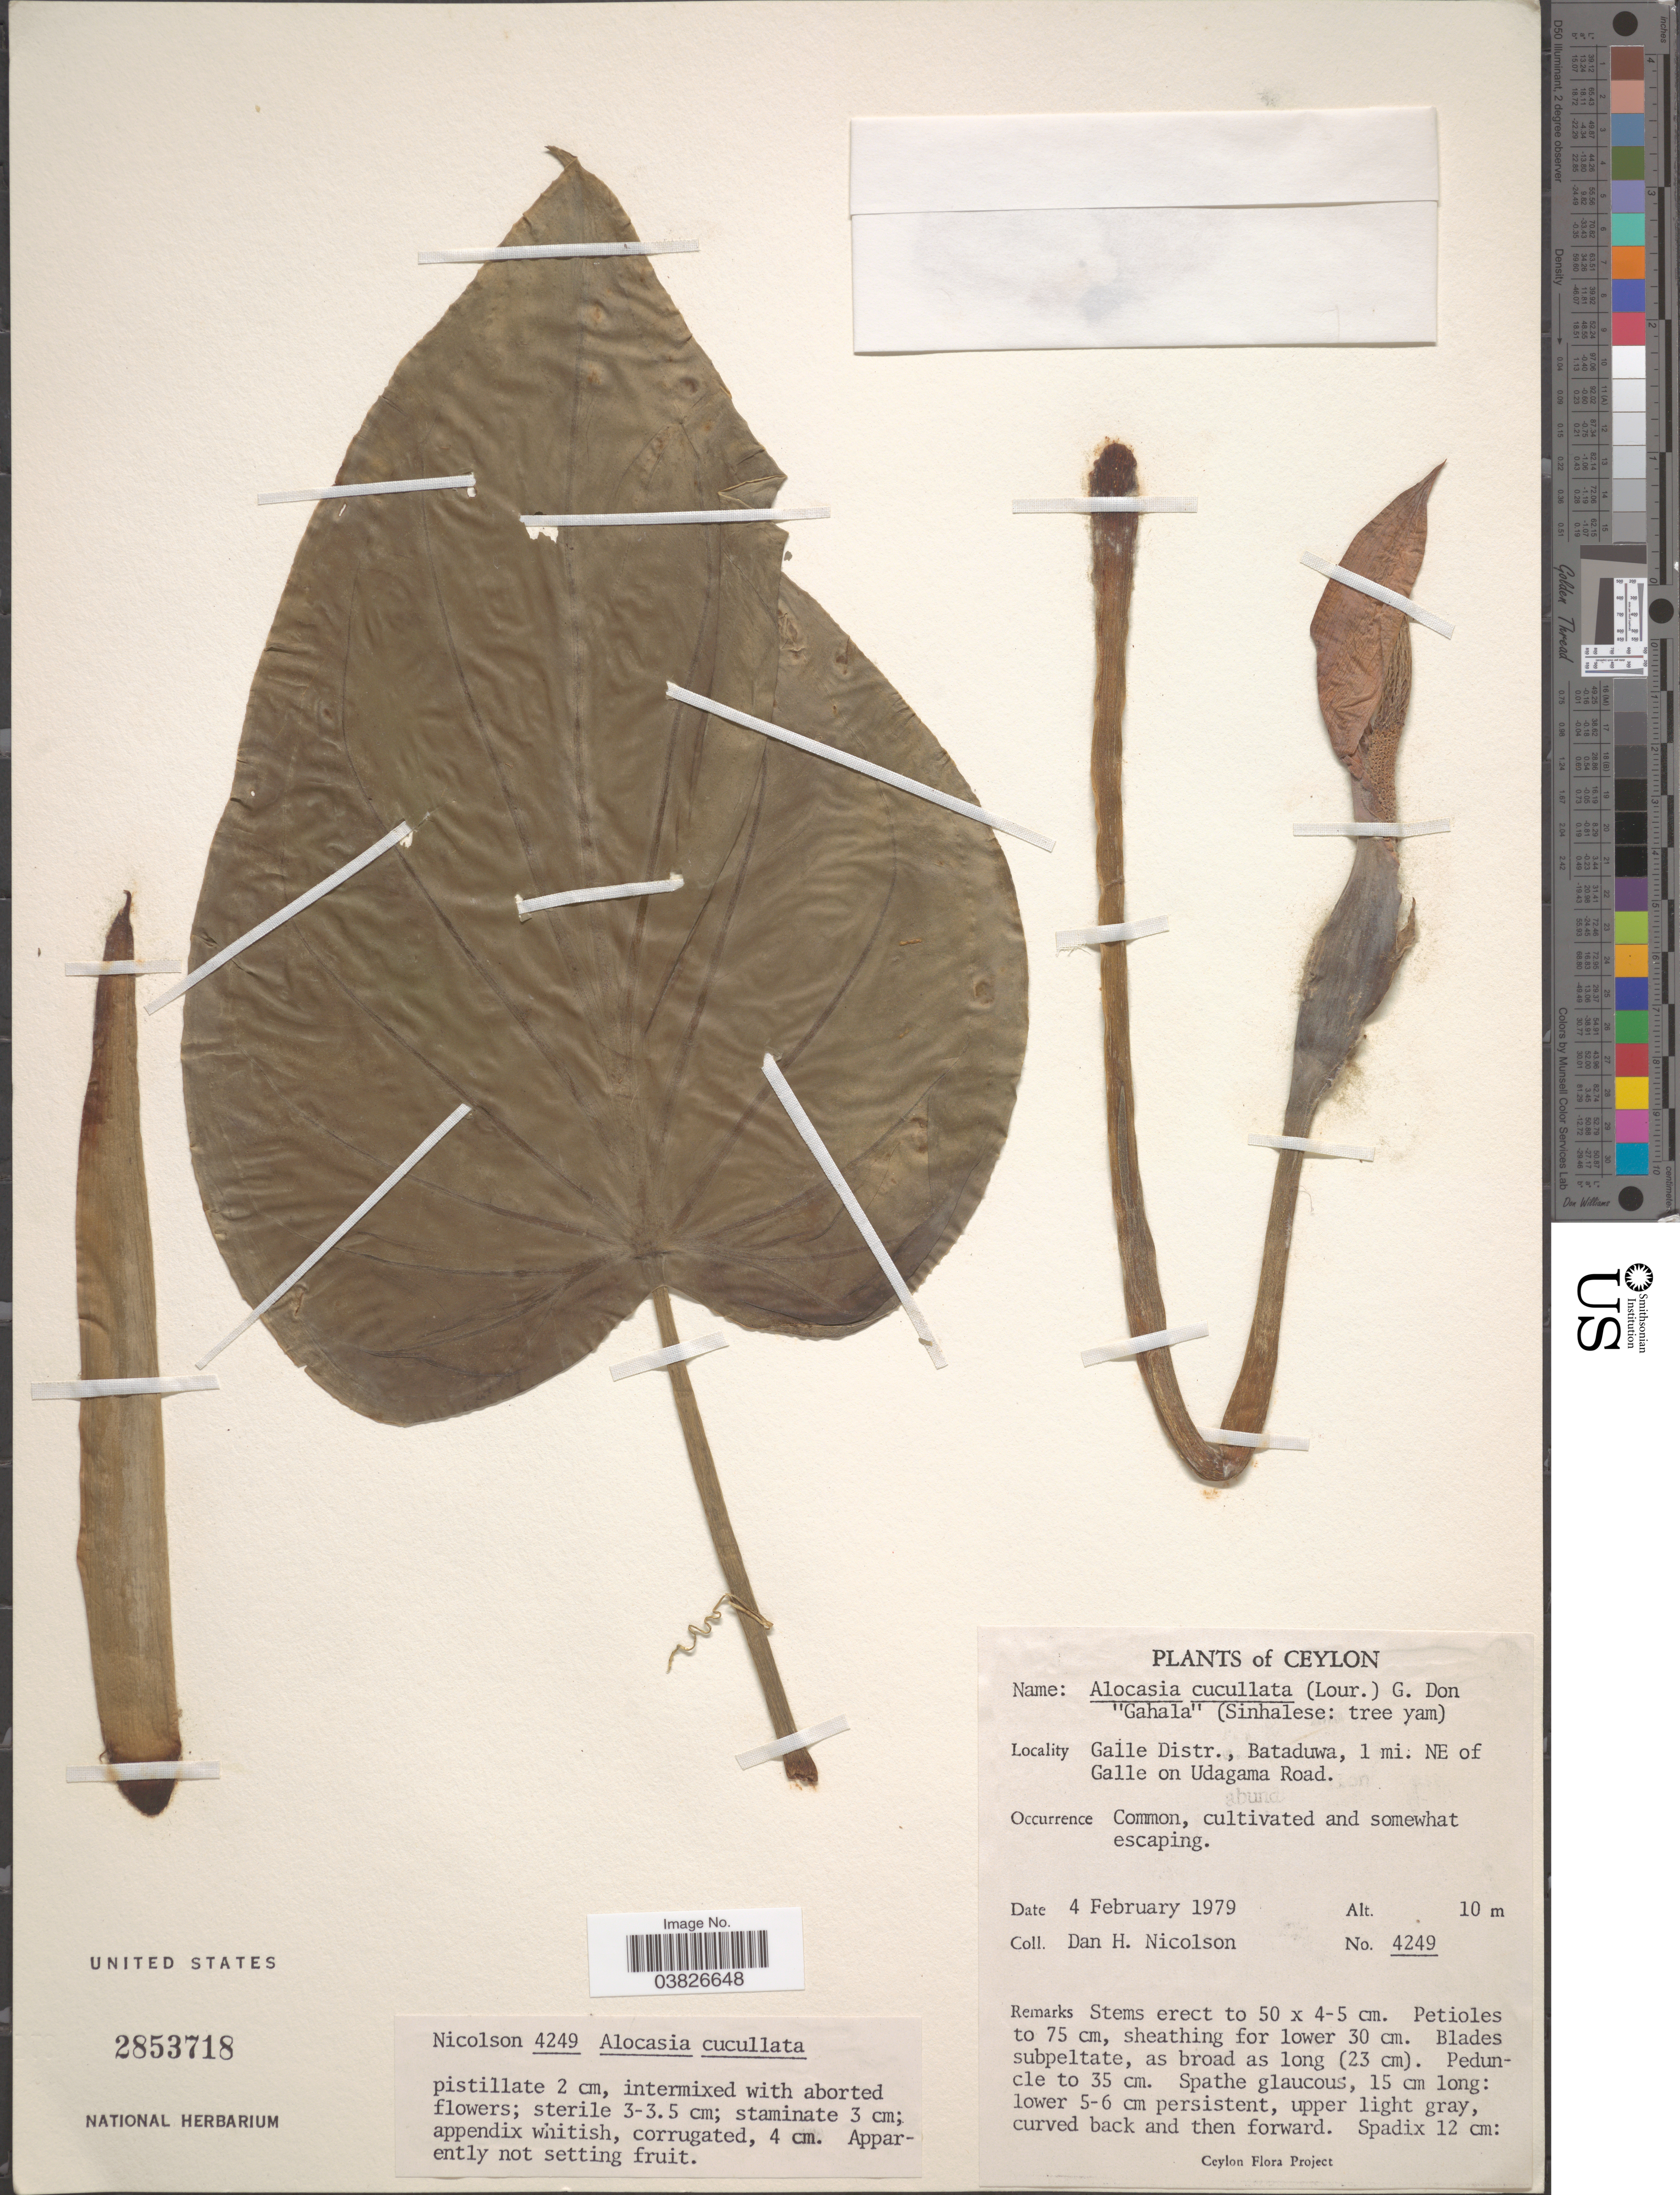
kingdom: Plantae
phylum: Tracheophyta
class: Liliopsida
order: Alismatales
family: Araceae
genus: Alocasia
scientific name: Alocasia cucullata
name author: (Lour.) G. Don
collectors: D. H. Nicolson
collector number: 4249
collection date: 1979-02-04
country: Sri Lanka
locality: Ceylon. Galle Distr., Bataduwa, 1 mi. NE of Galle on Udagama Road.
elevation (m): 10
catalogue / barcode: US 2853718